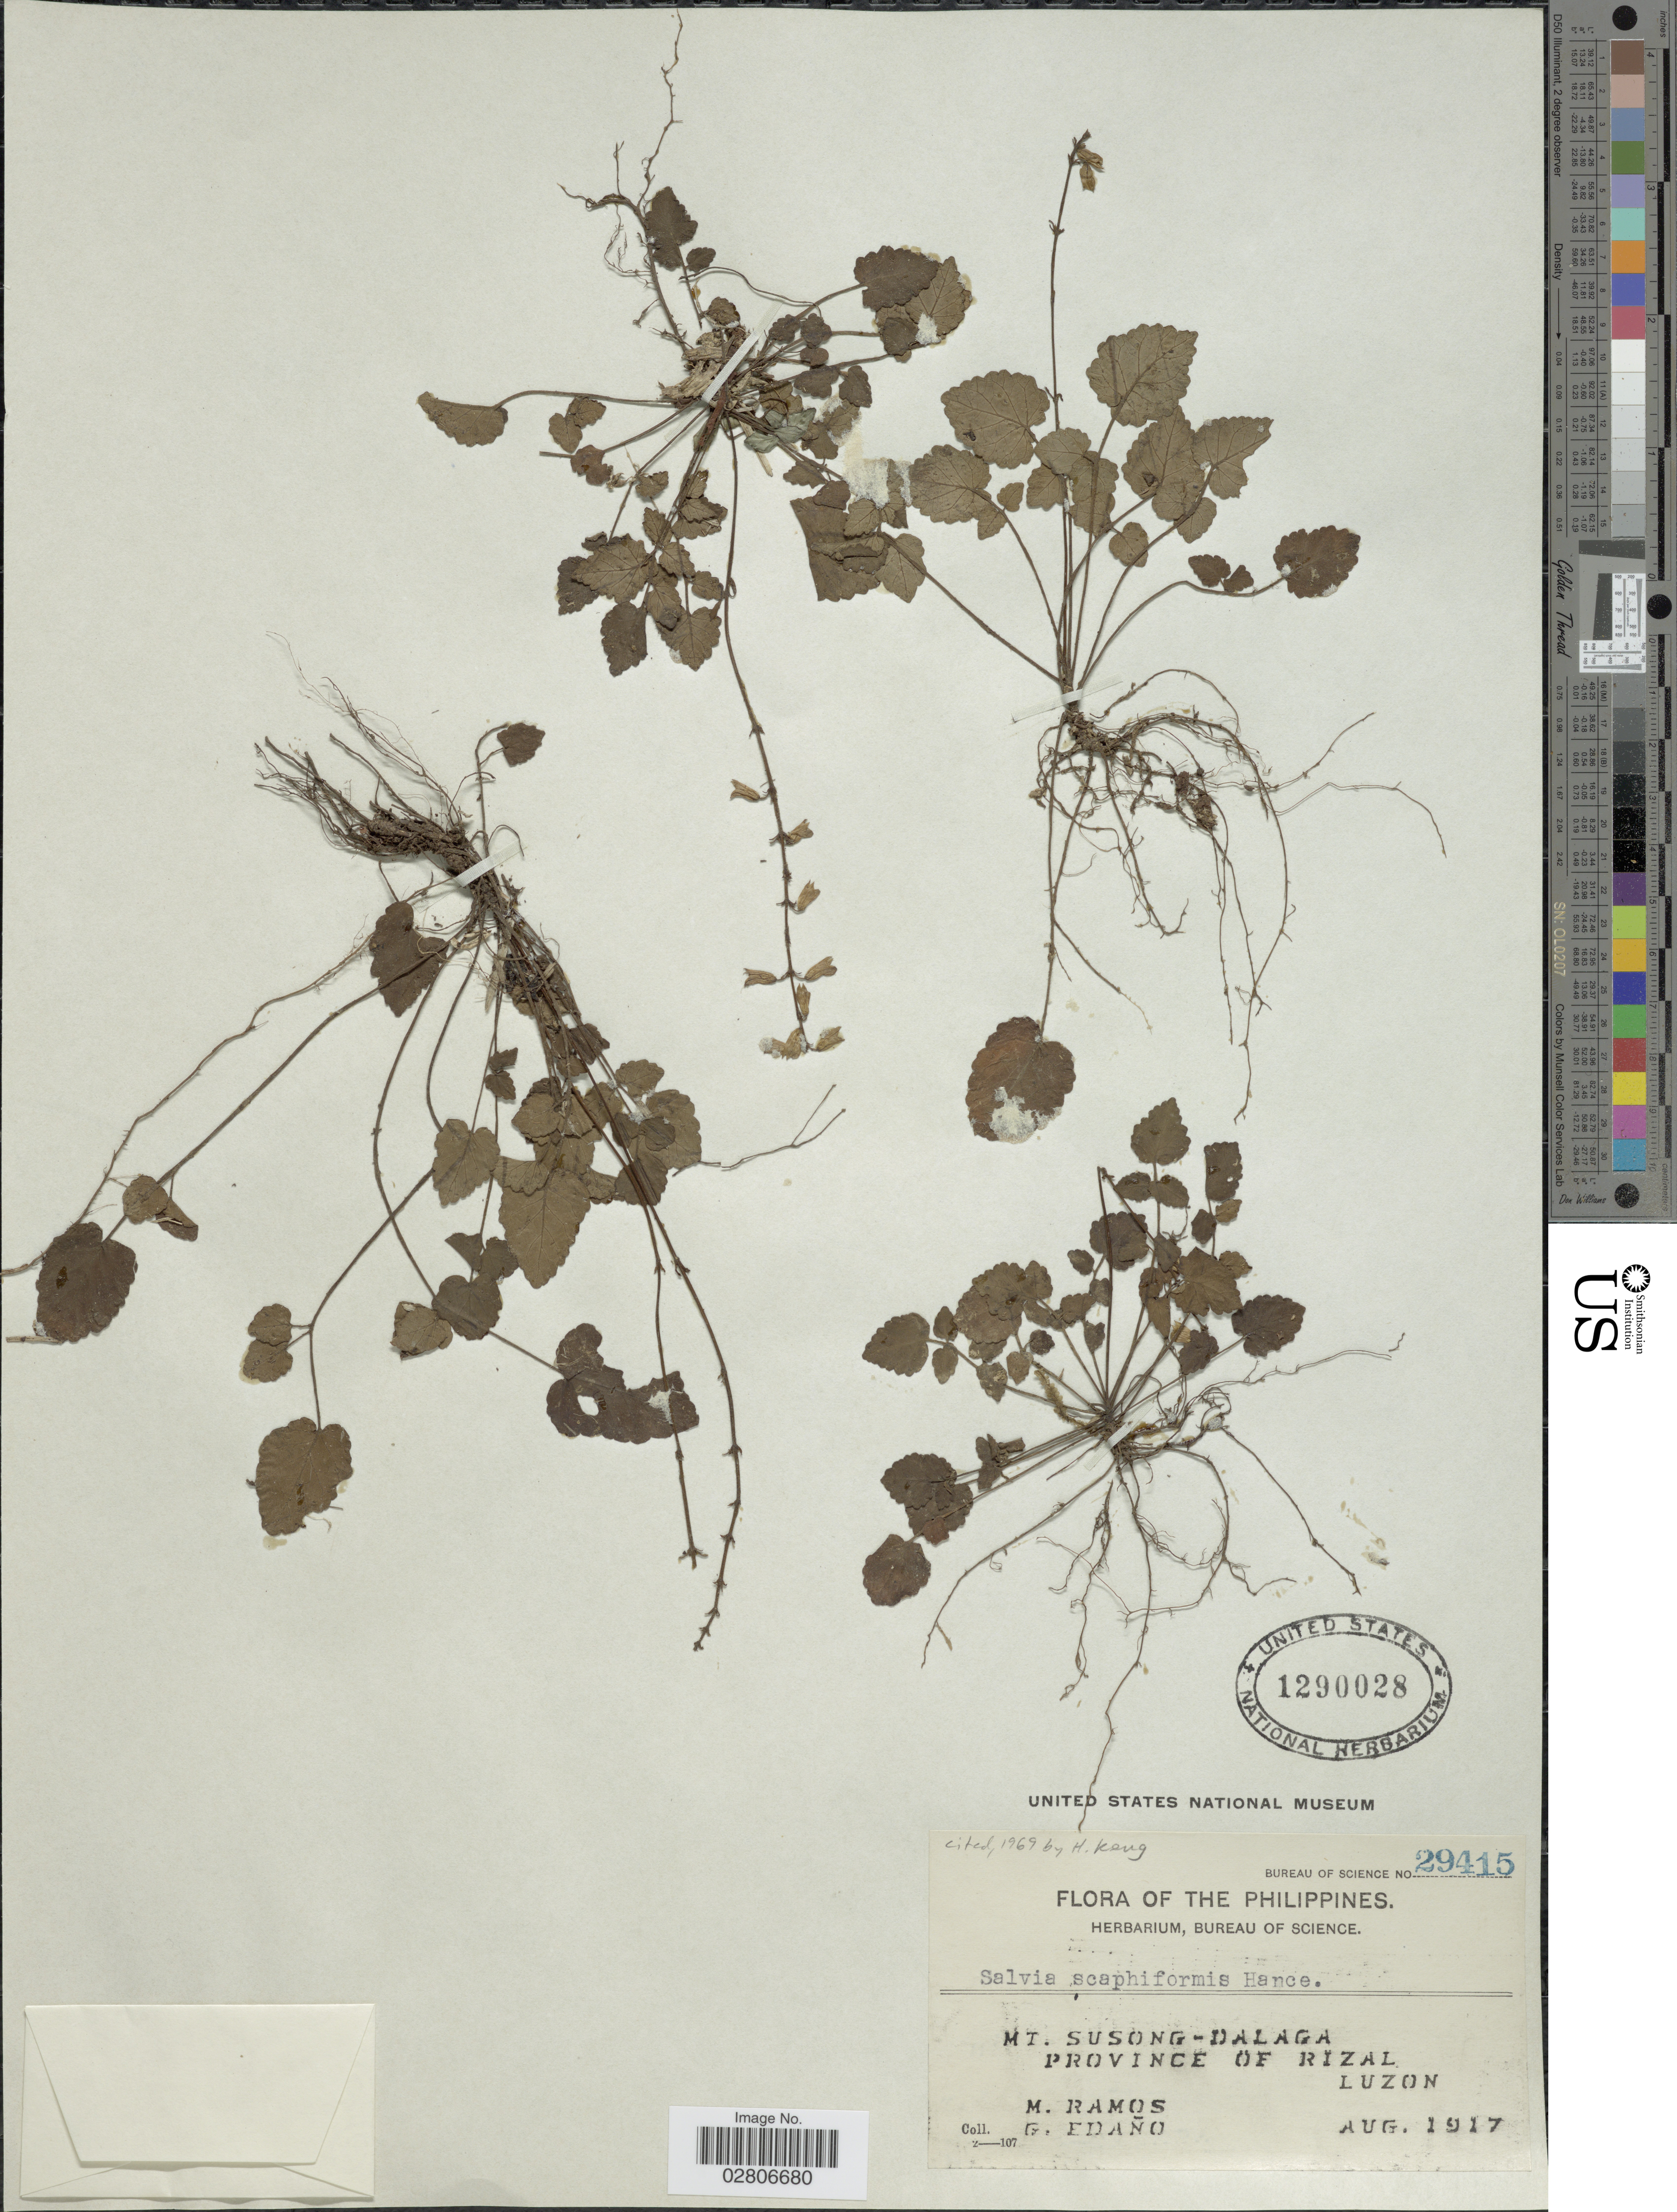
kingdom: Plantae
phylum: Tracheophyta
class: Magnoliopsida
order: Lamiales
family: Lamiaceae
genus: Salvia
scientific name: Salvia scapiformis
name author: Hance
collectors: M. Ramos & G. Edaño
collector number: Bureau of Science 29415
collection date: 1917-08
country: Philippines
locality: Mt. Susong-Dalaga, Province of Rizal, Luzon.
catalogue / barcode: US 1290028